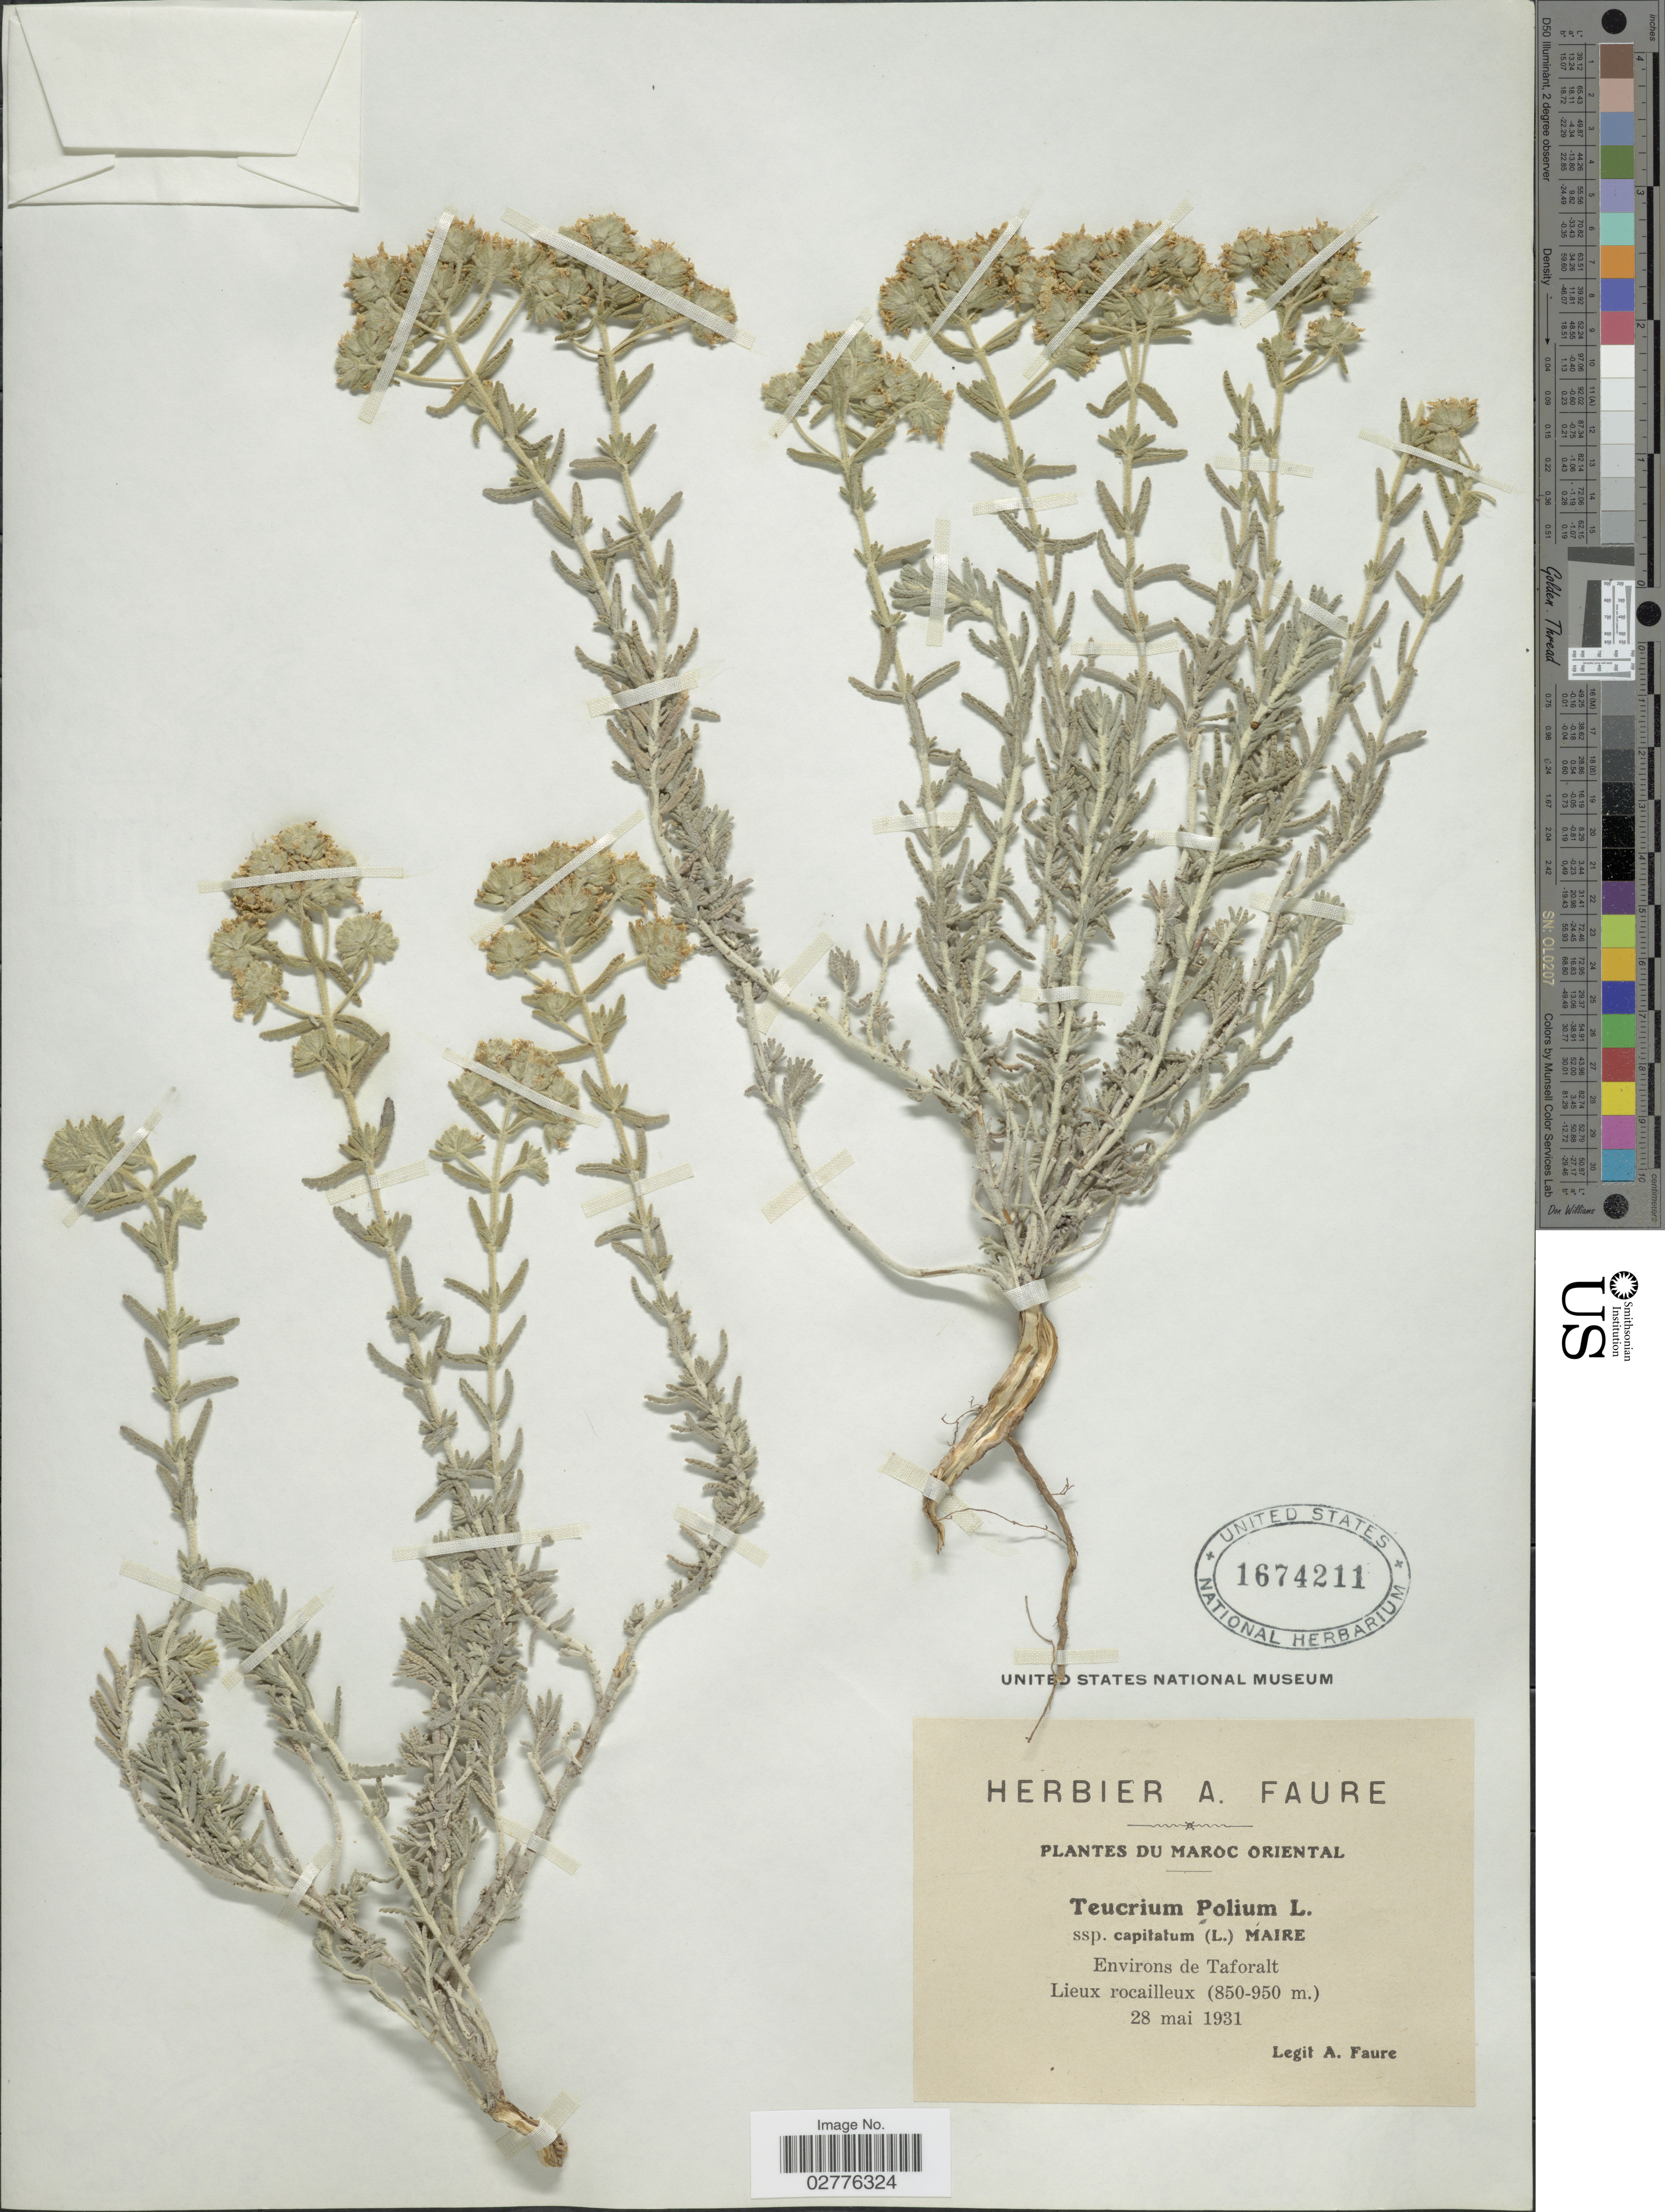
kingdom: Plantae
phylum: Tracheophyta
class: Magnoliopsida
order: Lamiales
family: Lamiaceae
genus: Teucrium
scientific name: Teucrium polium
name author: L.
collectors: A. Faure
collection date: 1931-05-28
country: Morocco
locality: Maroc Oriental, Environs de Taforalt.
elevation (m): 850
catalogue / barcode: US 1674211